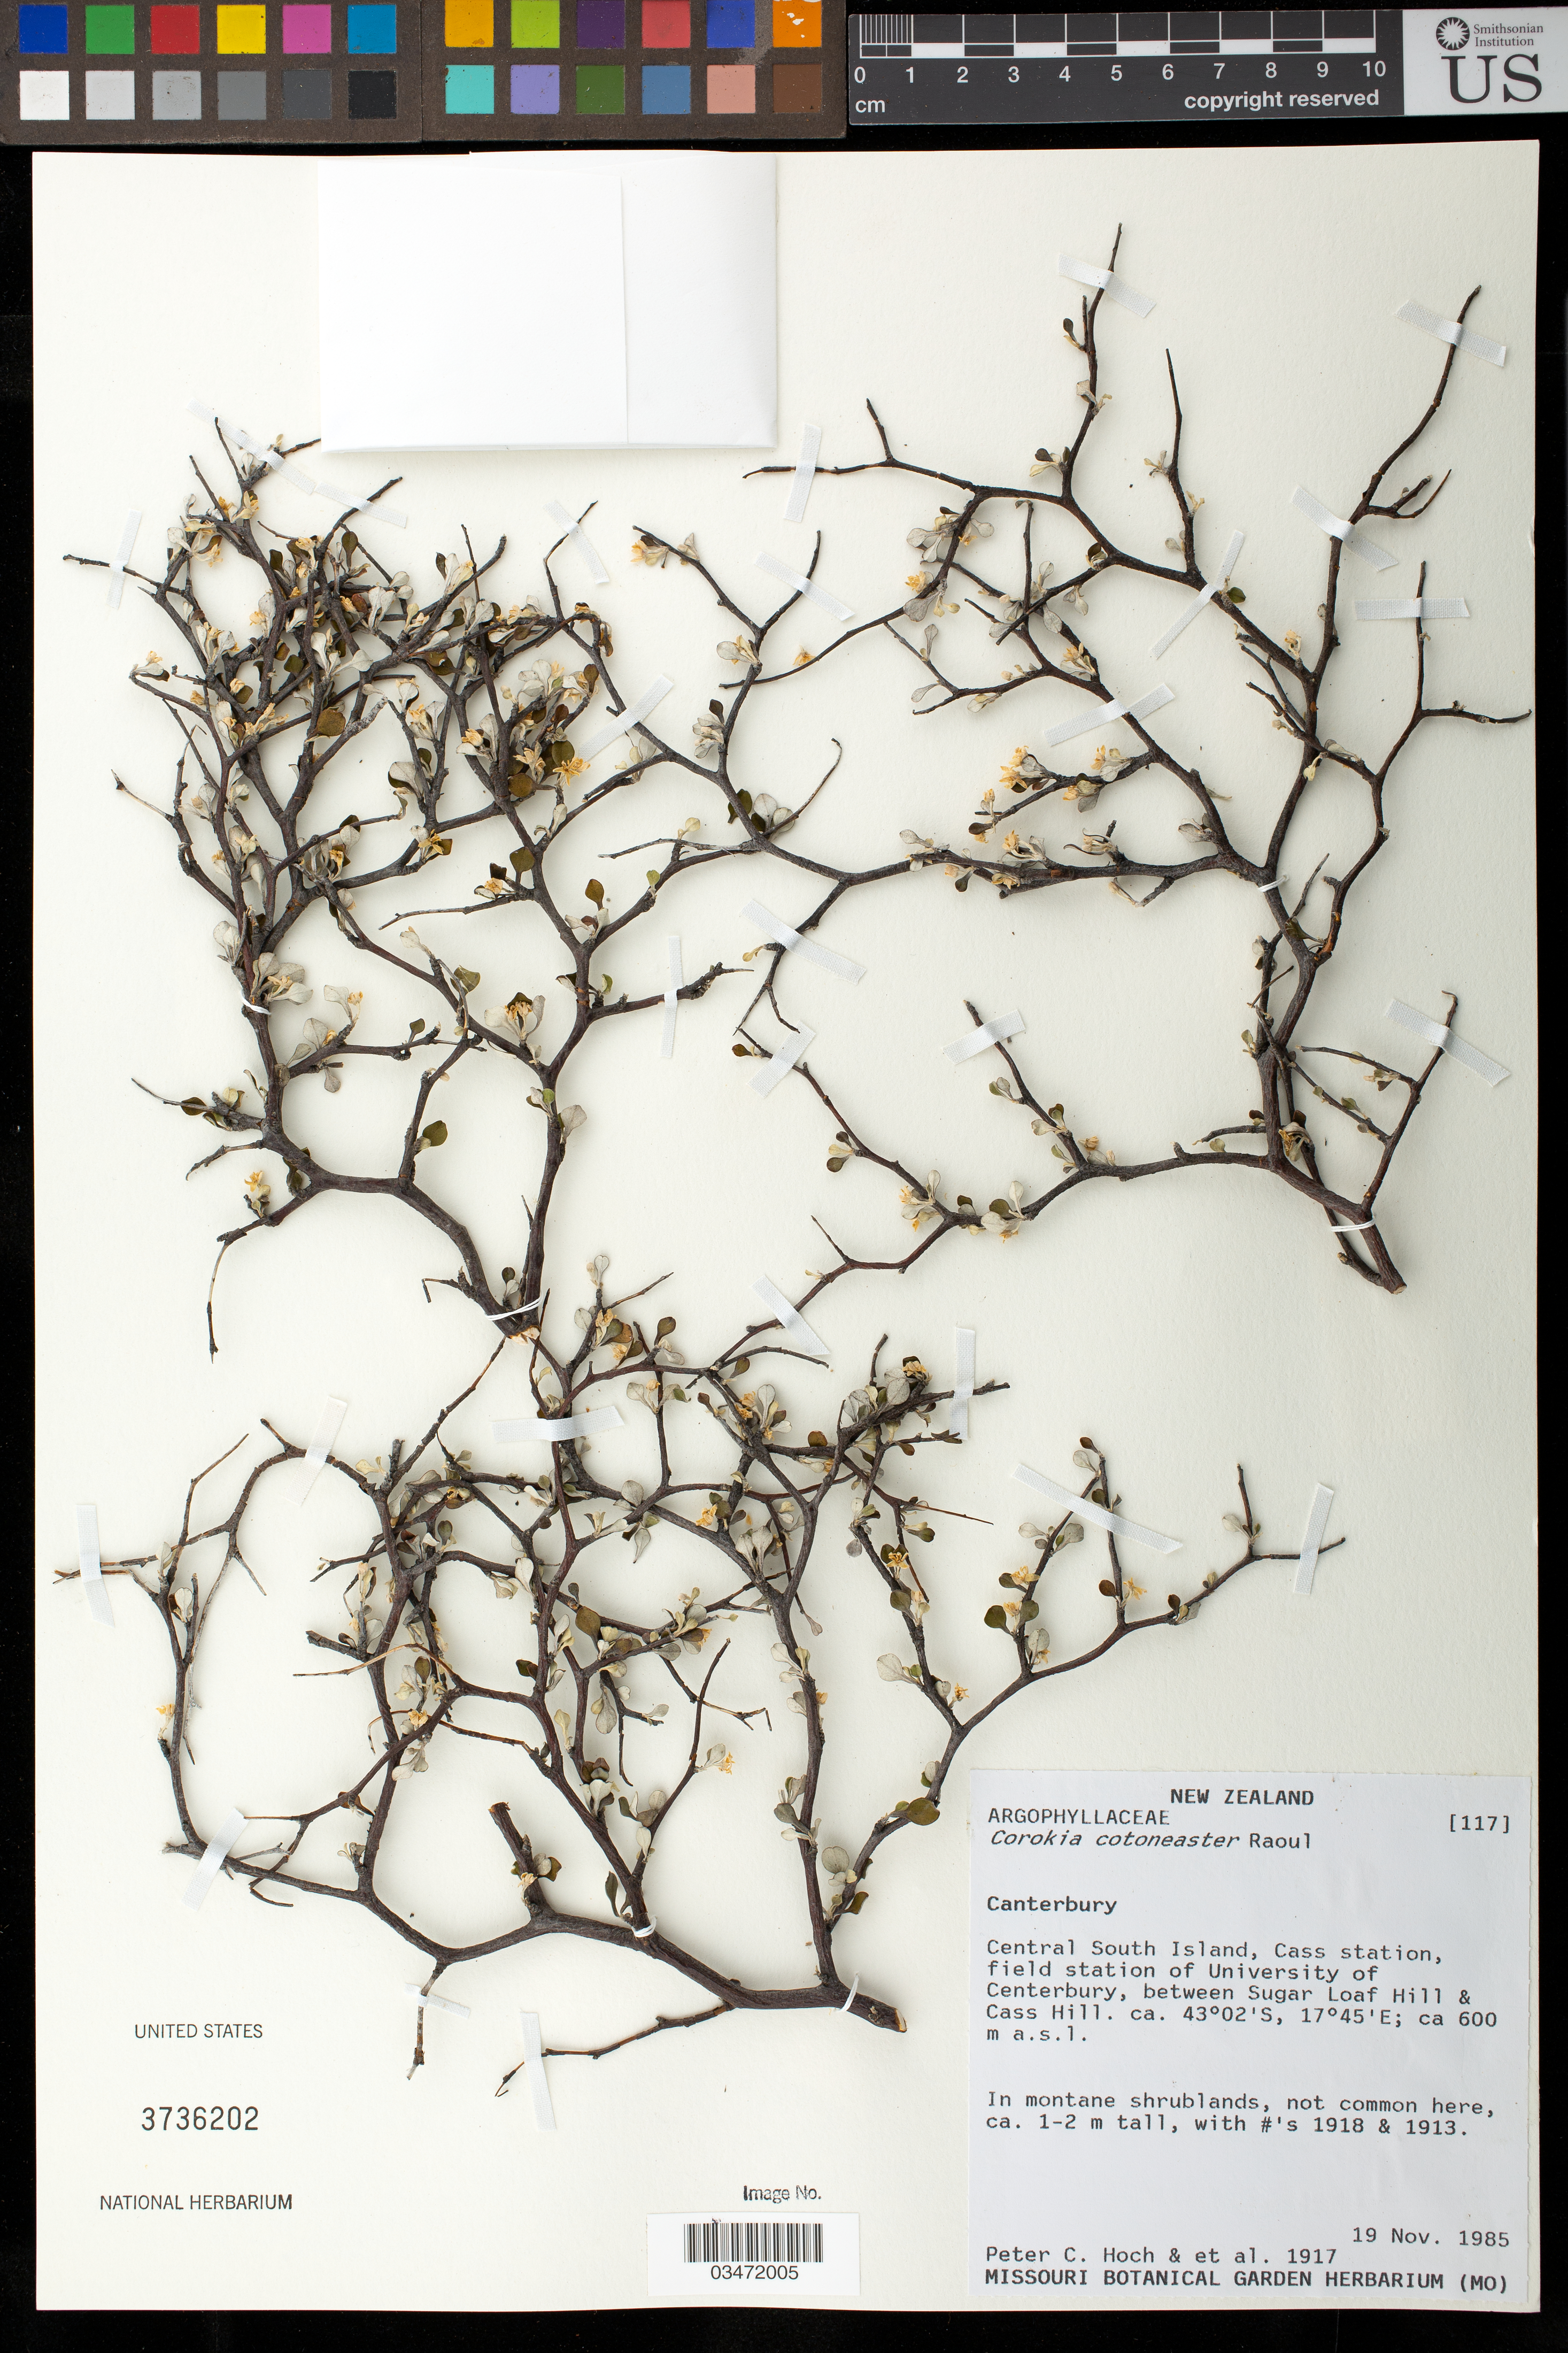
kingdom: Plantae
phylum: Tracheophyta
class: Magnoliopsida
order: Asterales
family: Argophyllaceae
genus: Corokia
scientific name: Corokia cotoneaster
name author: Raoul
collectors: P. C. Hoch et al.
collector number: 1917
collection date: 1985-11-19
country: New Zealand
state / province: Canterbury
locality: Central South Island, Cass Station, field station of University of Canterbury, between Sugar Loaf Hill and Cass Hill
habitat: In montane shrublands, not common here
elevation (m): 600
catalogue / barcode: US 3736202